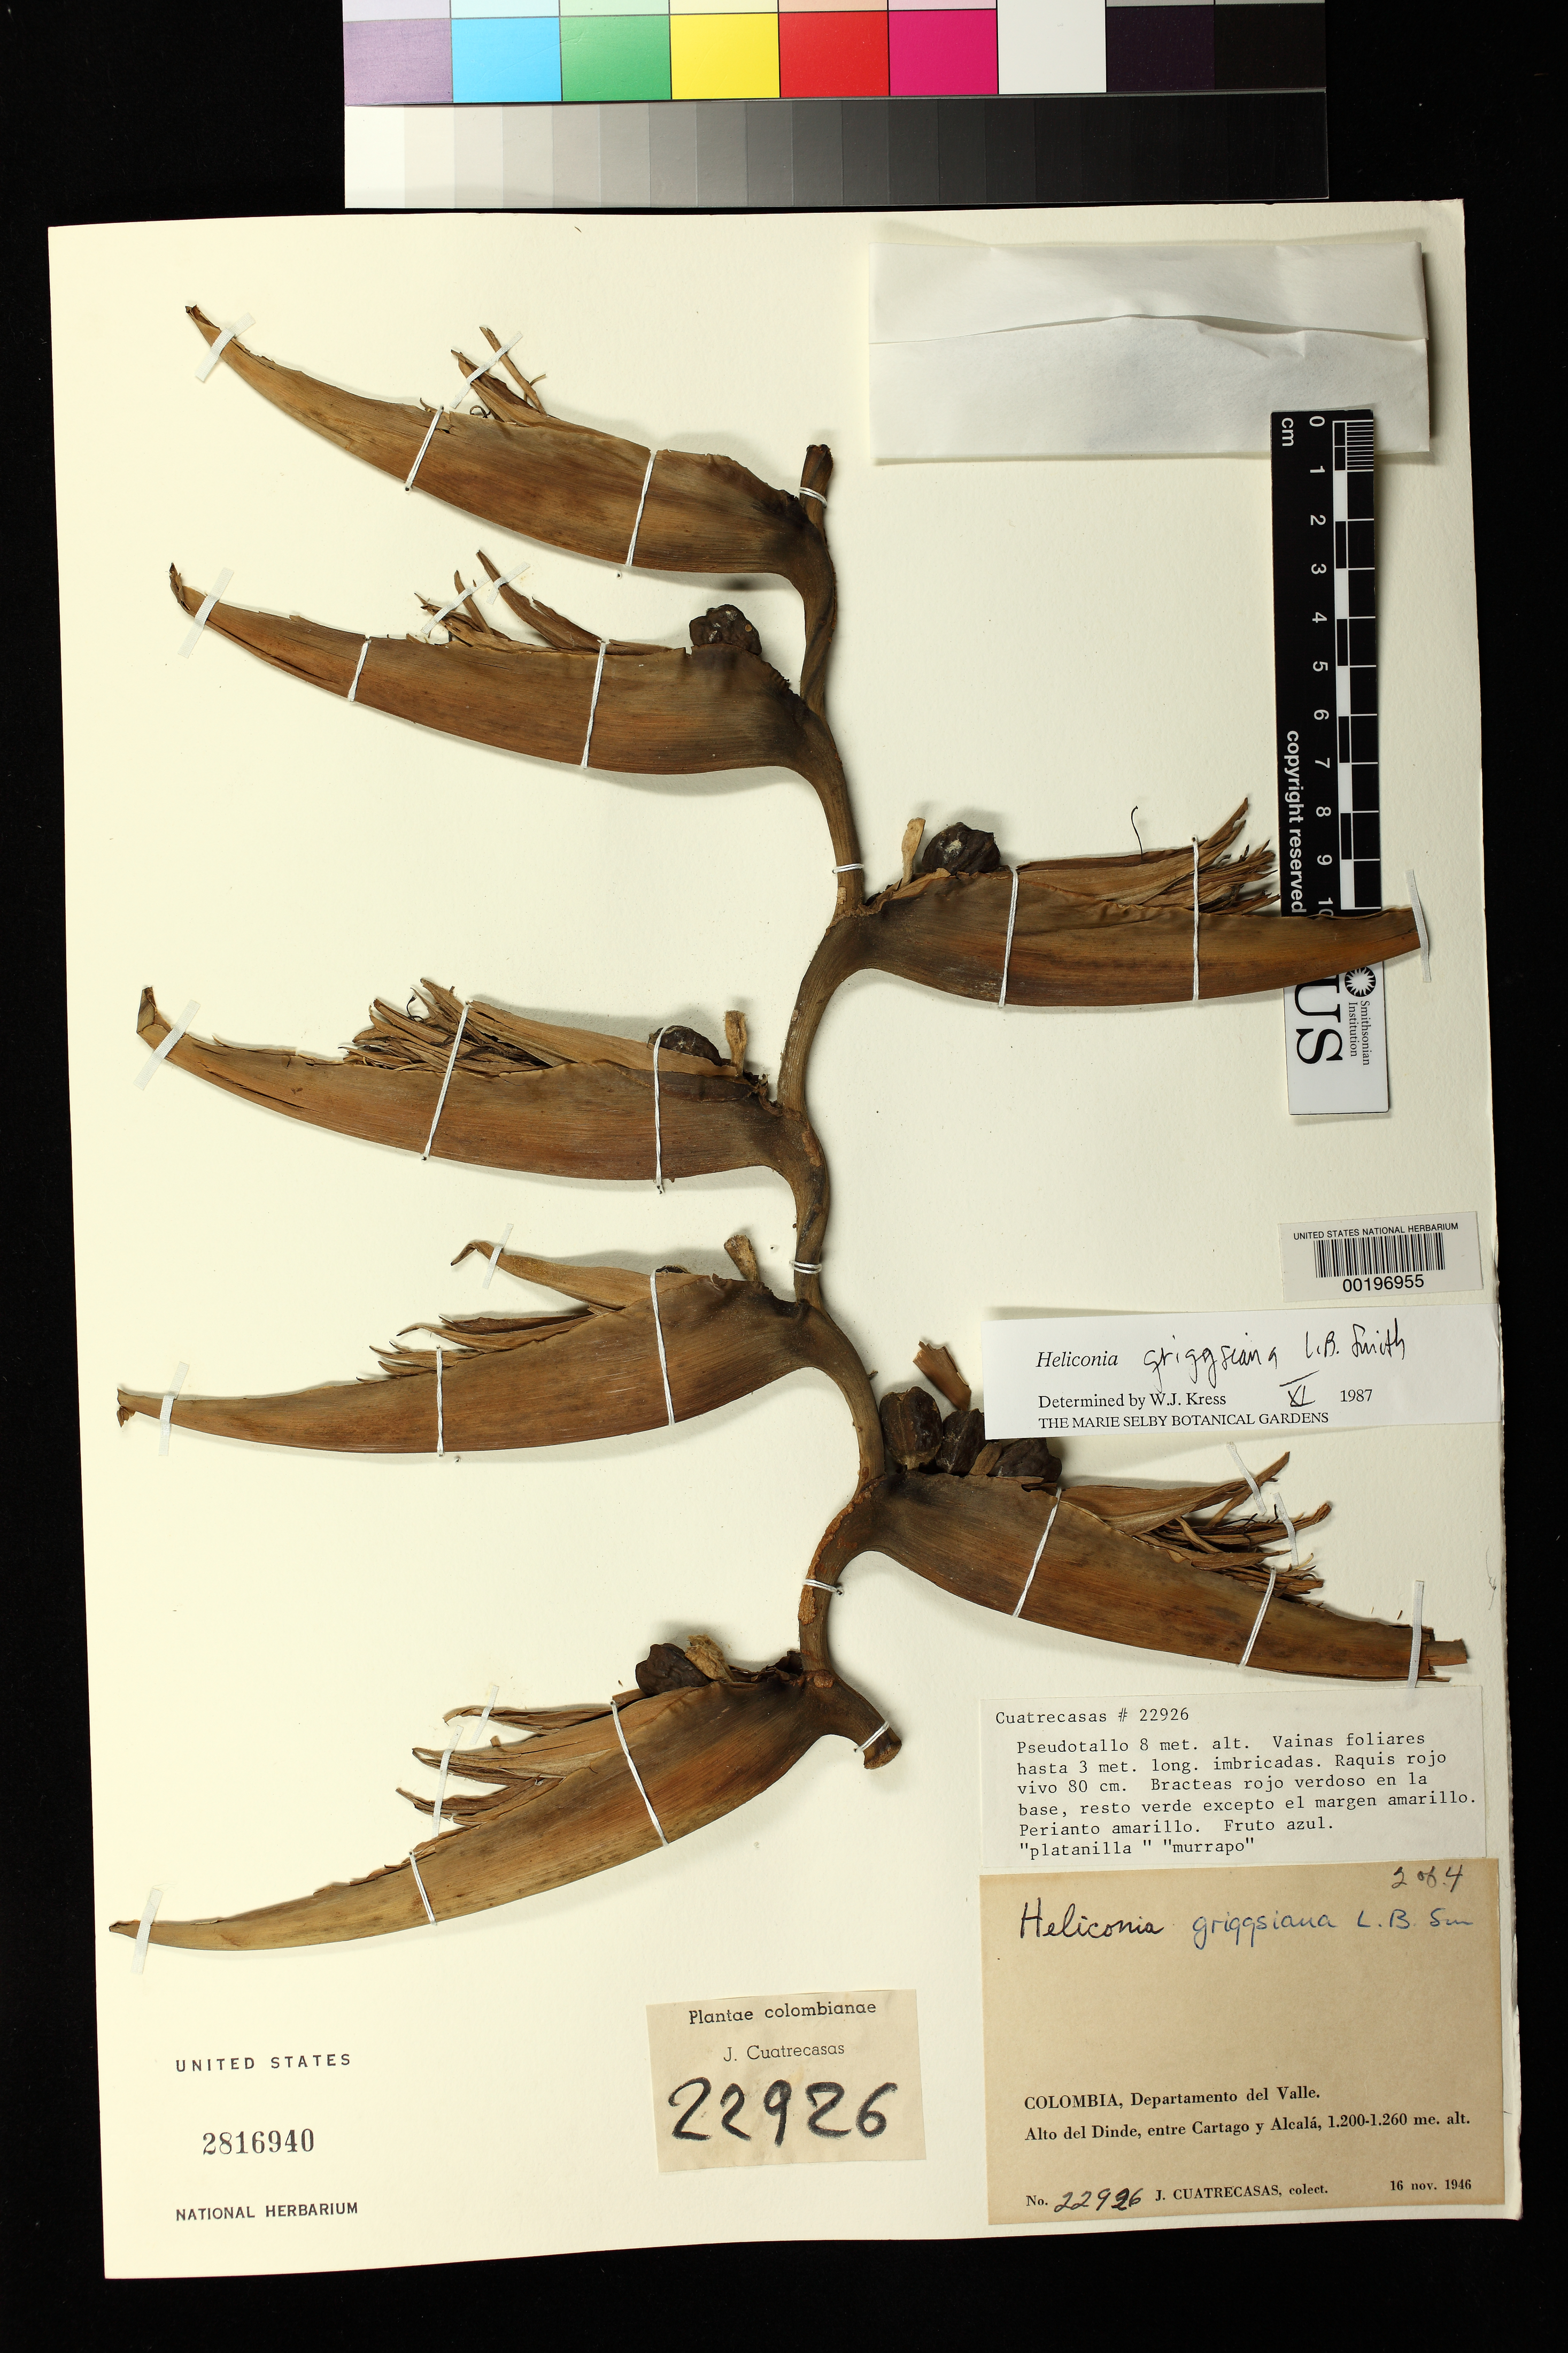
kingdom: Plantae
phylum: Tracheophyta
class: Liliopsida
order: Zingiberales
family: Heliconiaceae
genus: Heliconia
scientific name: Heliconia griggsiana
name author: L.B. Sm.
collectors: J. Cuatrecasas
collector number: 22926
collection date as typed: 16 Nov 1946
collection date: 1946-11-16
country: Colombia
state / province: Valle del Cauca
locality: Alto del Dinde, between Cartago and Alcala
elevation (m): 1200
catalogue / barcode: US 2816940